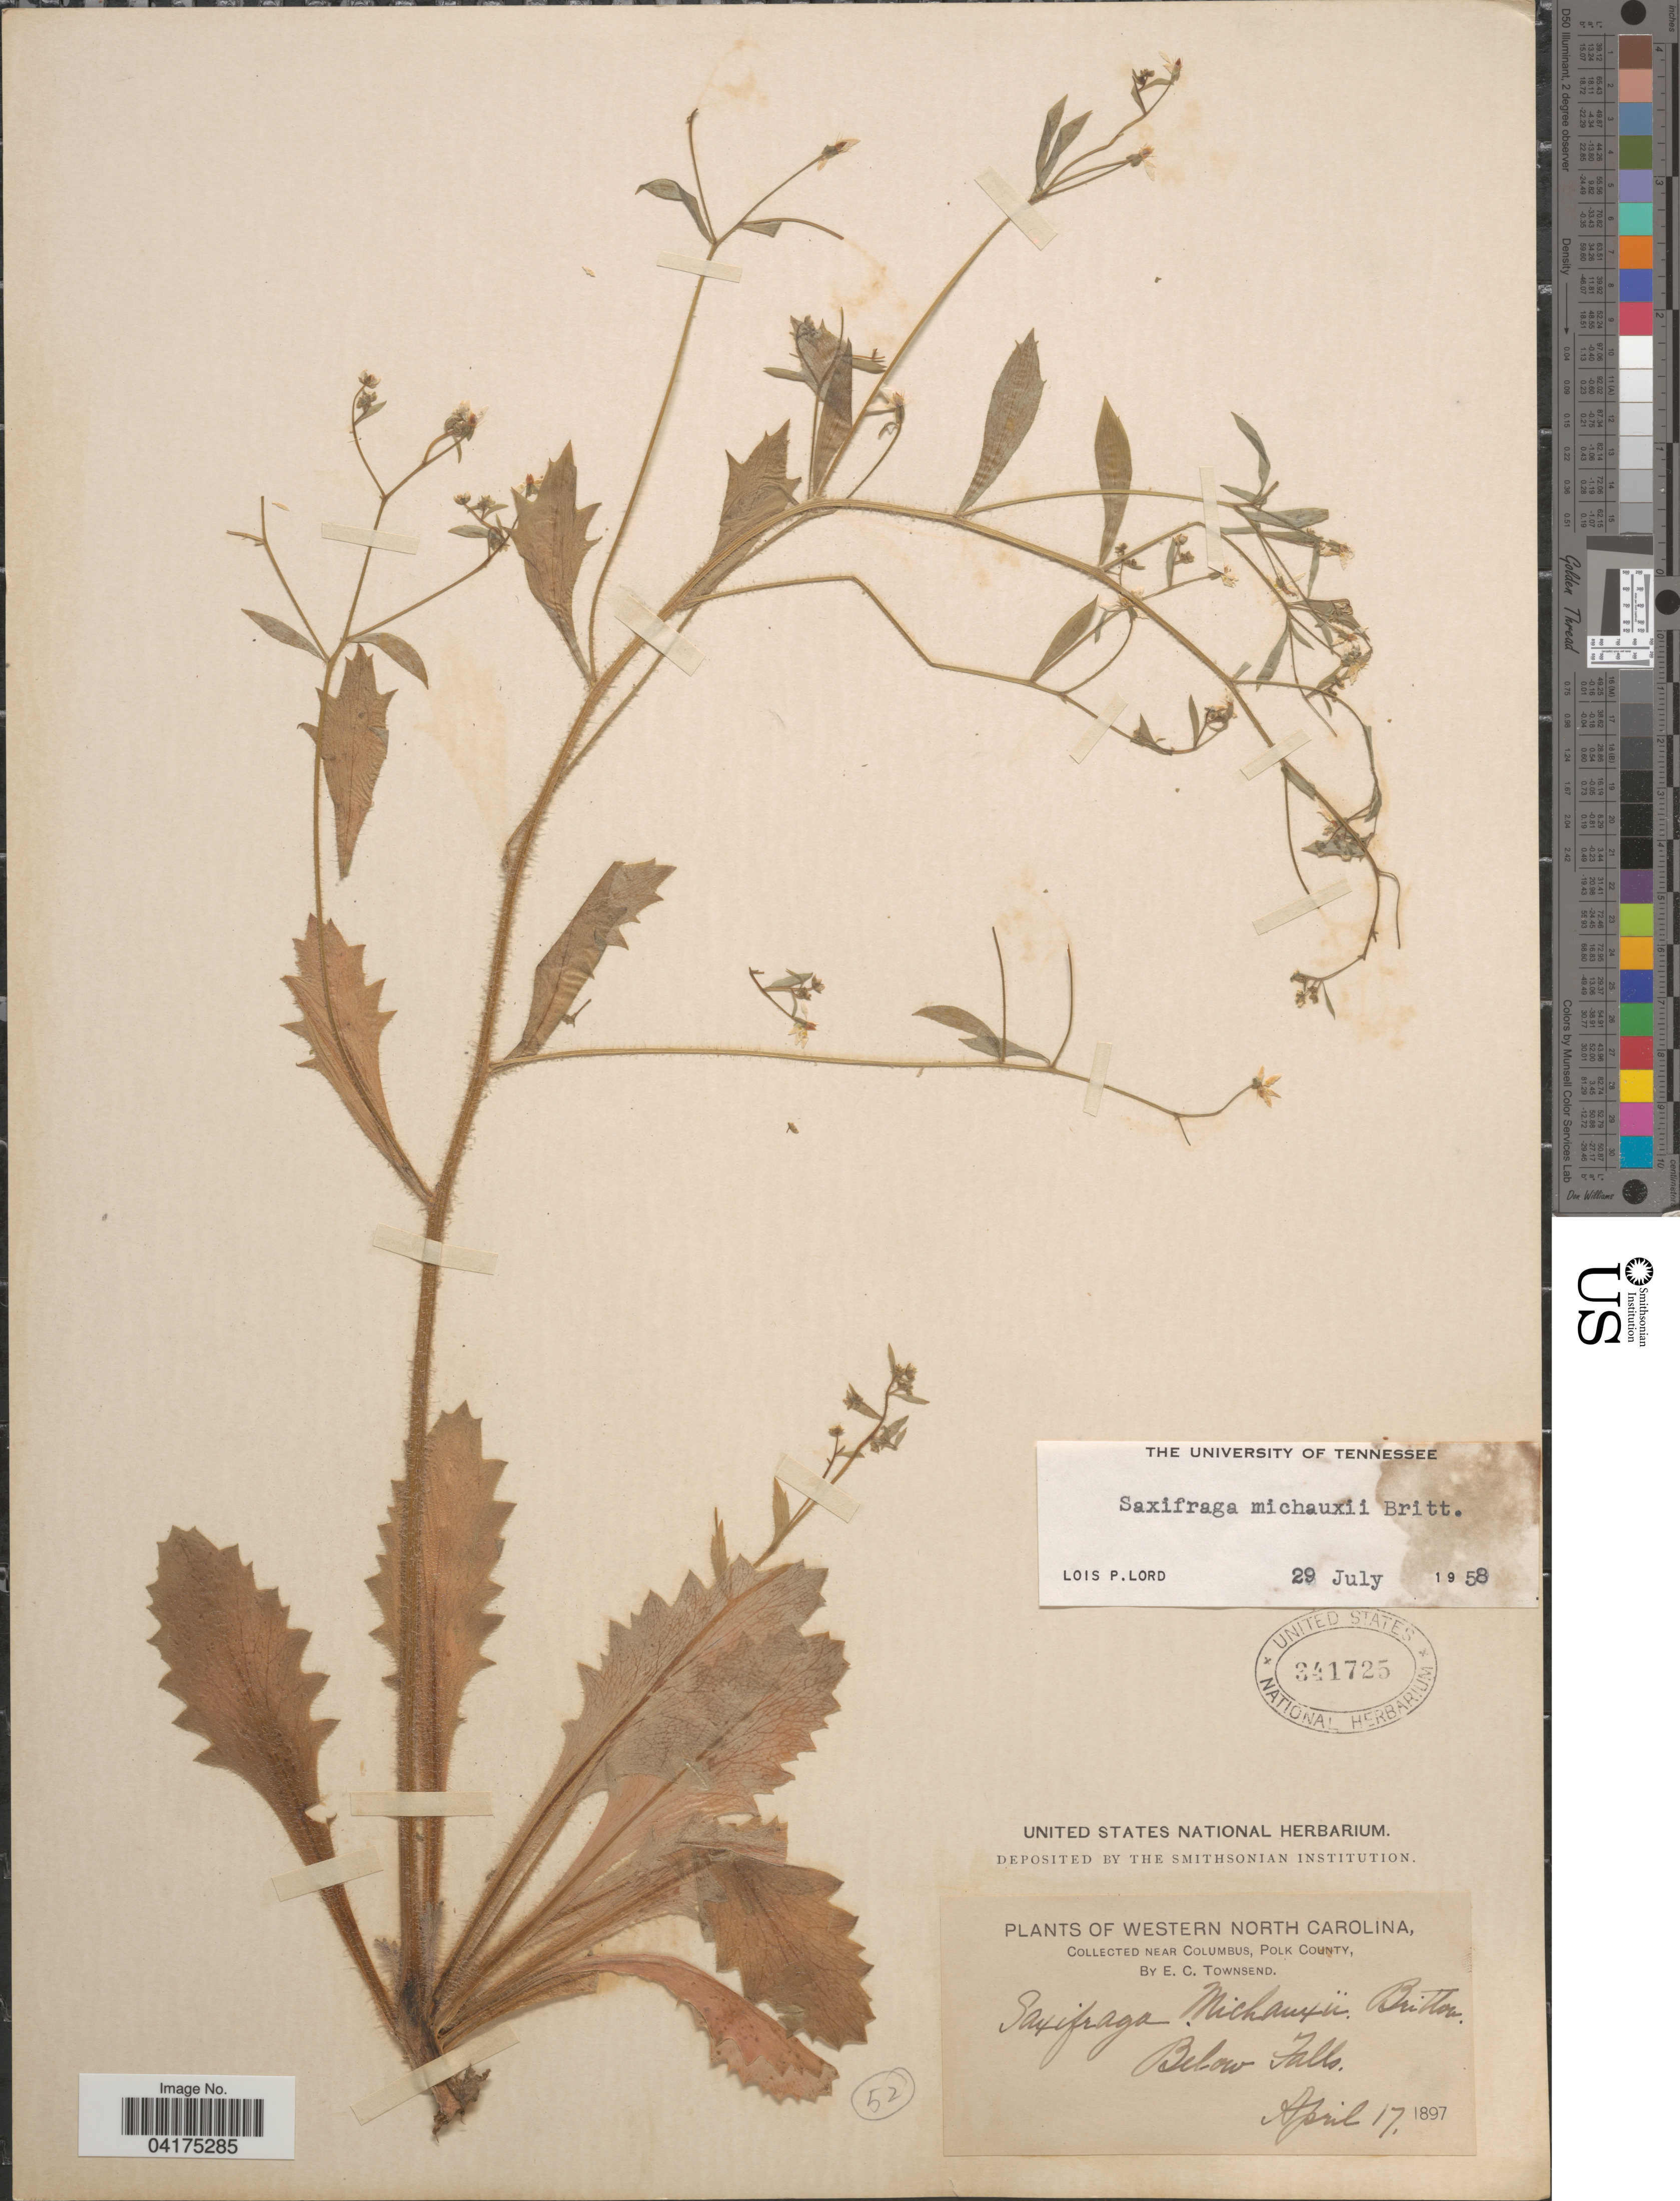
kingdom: Plantae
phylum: Tracheophyta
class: Magnoliopsida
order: Saxifragales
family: Saxifragaceae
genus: Saxifraga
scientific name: Saxifraga michauxii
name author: Britton ex Small & Vail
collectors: E. C. Townsend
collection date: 1897-04-17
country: United States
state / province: North Carolina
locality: Western North Carolina. Near Columbus, Polk County. Below Falls.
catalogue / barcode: US 341725